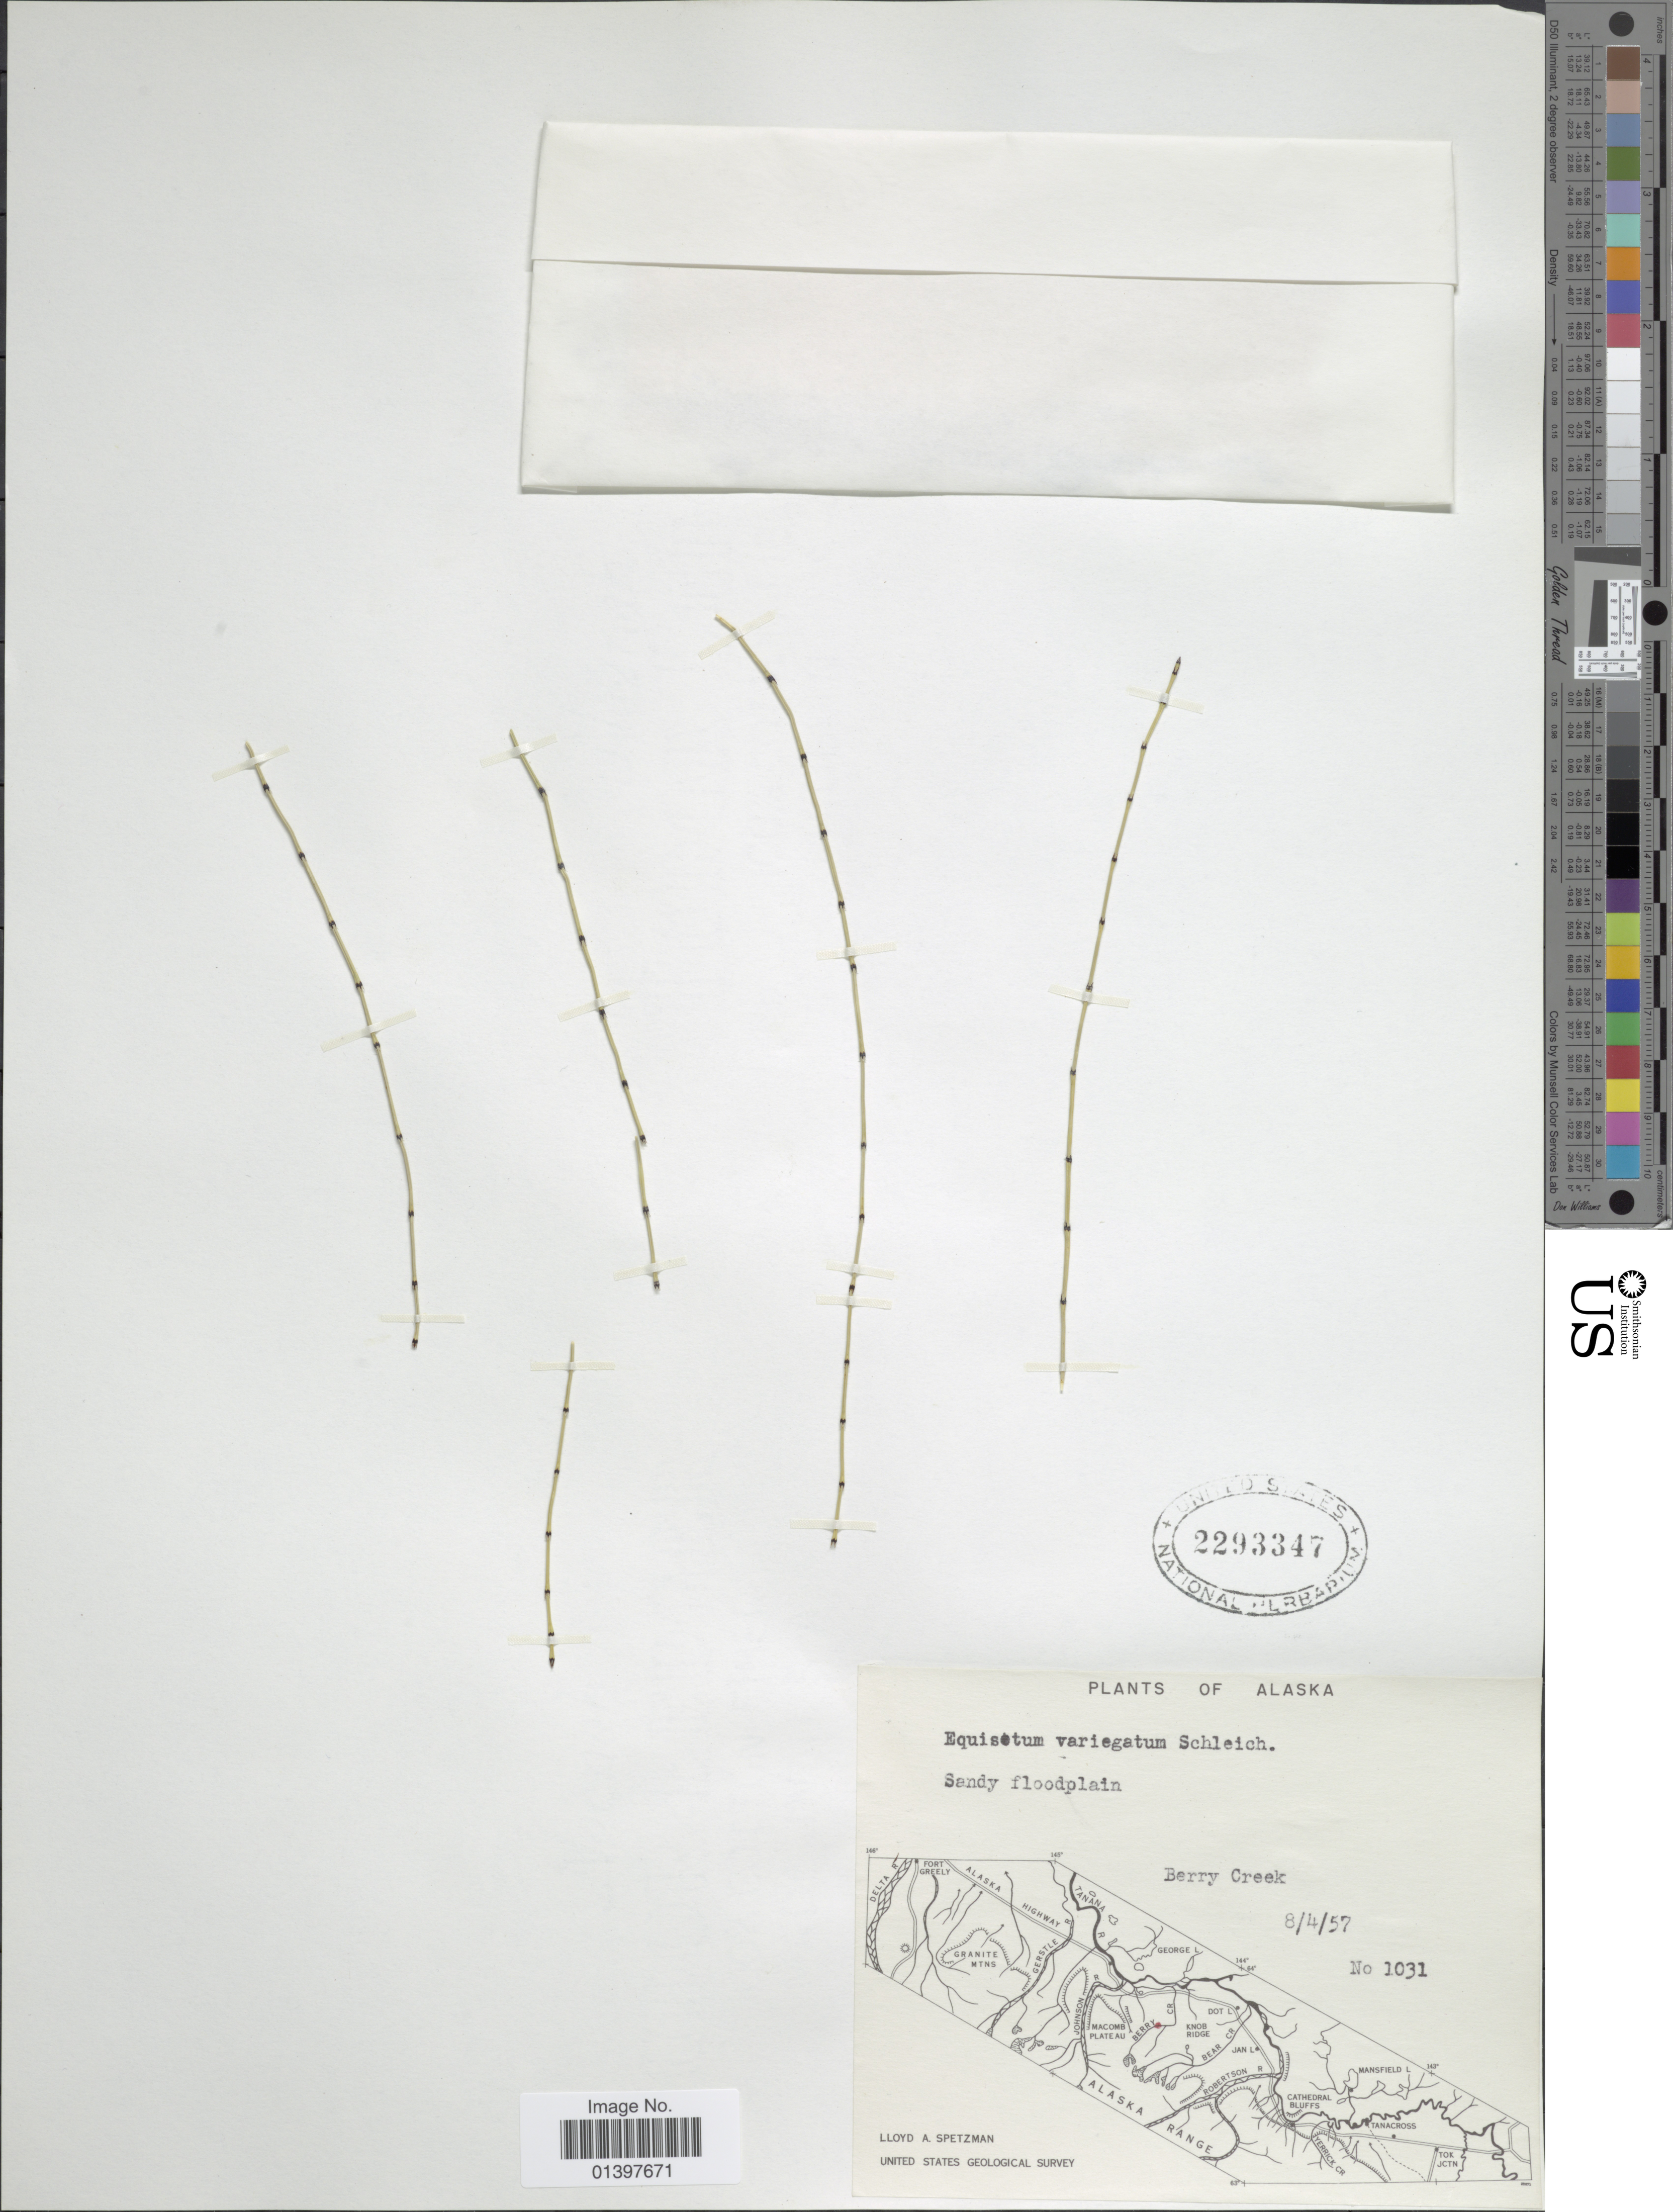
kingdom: Plantae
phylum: Tracheophyta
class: Polypodiopsida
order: Equisetales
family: Equisetaceae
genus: Equisetum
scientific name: Equisetum variegatum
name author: Schleich. ex F. Weber & D. Mohr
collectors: L. Spetzman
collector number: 1031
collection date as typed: Transcribed d/m/y: 4/8/57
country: United States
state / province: Alaska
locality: Sandy floodplain, Berry Creek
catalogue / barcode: US 2293347